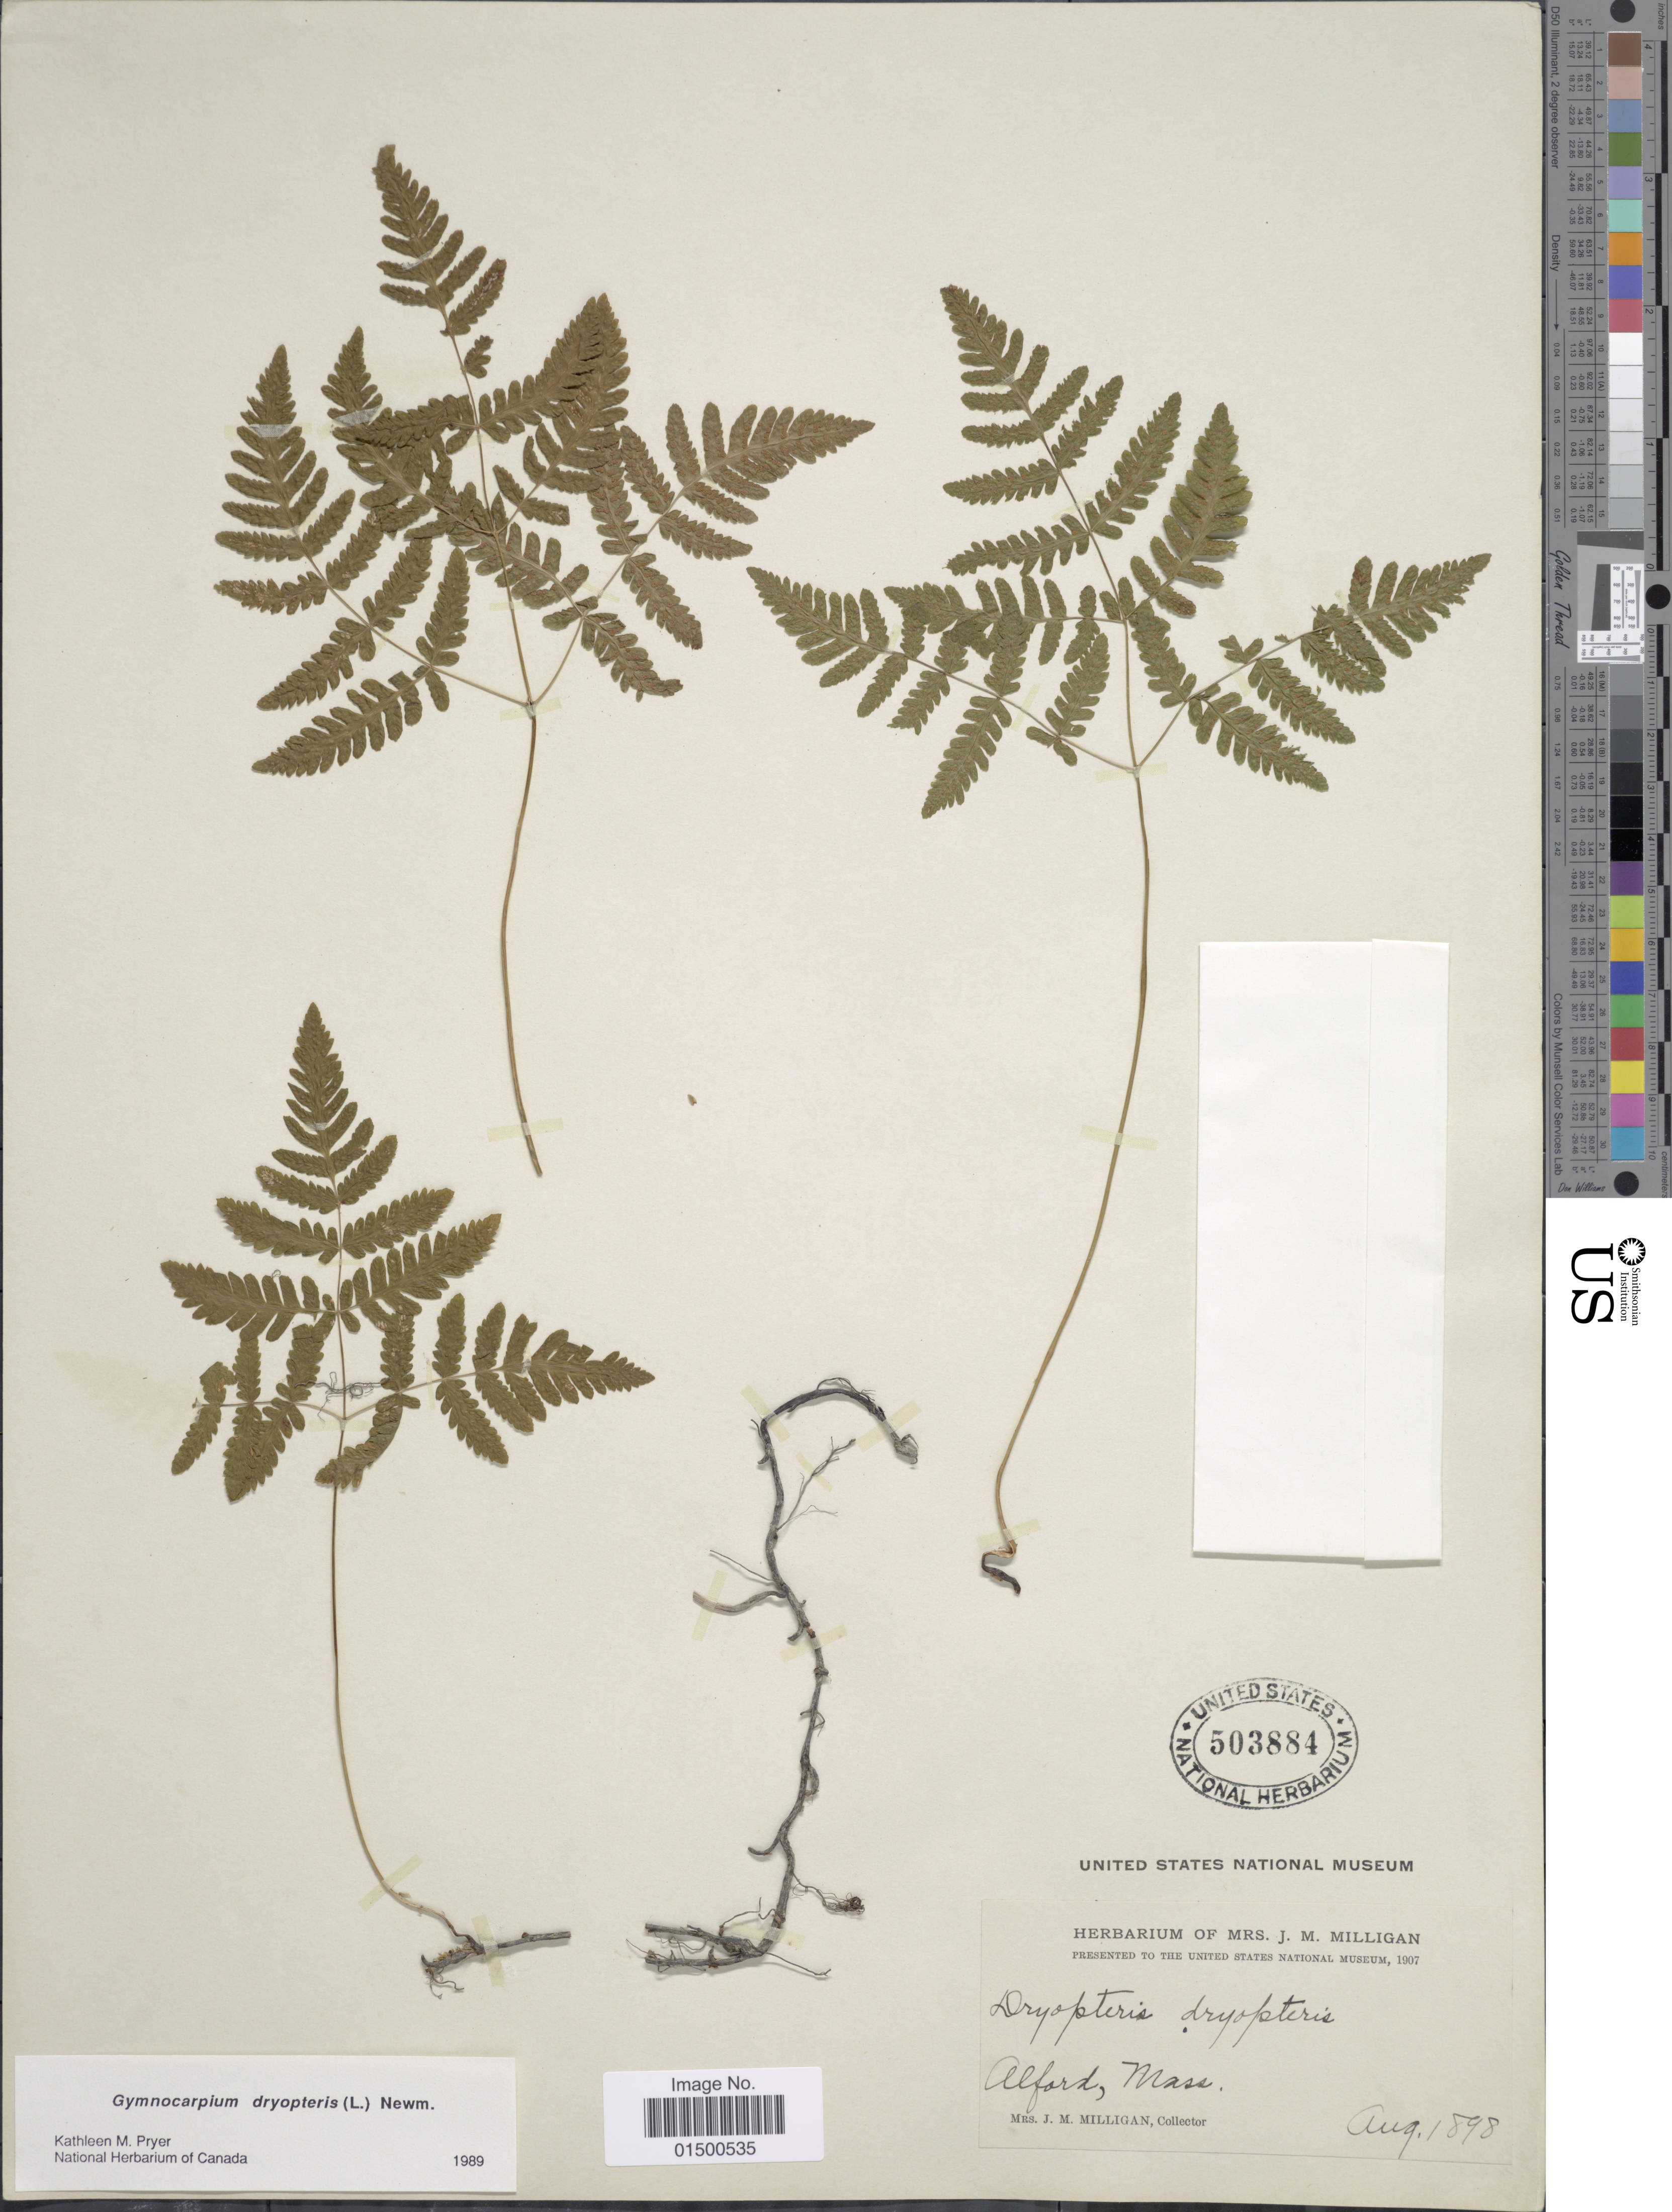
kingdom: Plantae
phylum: Tracheophyta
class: Polypodiopsida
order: Polypodiales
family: Cystopteridaceae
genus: Gymnocarpium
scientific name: Gymnocarpium dryopteris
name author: (L.) Newman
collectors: J. M. Milligan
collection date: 1898-08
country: United States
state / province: Massachusetts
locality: Alford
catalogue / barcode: US 503884